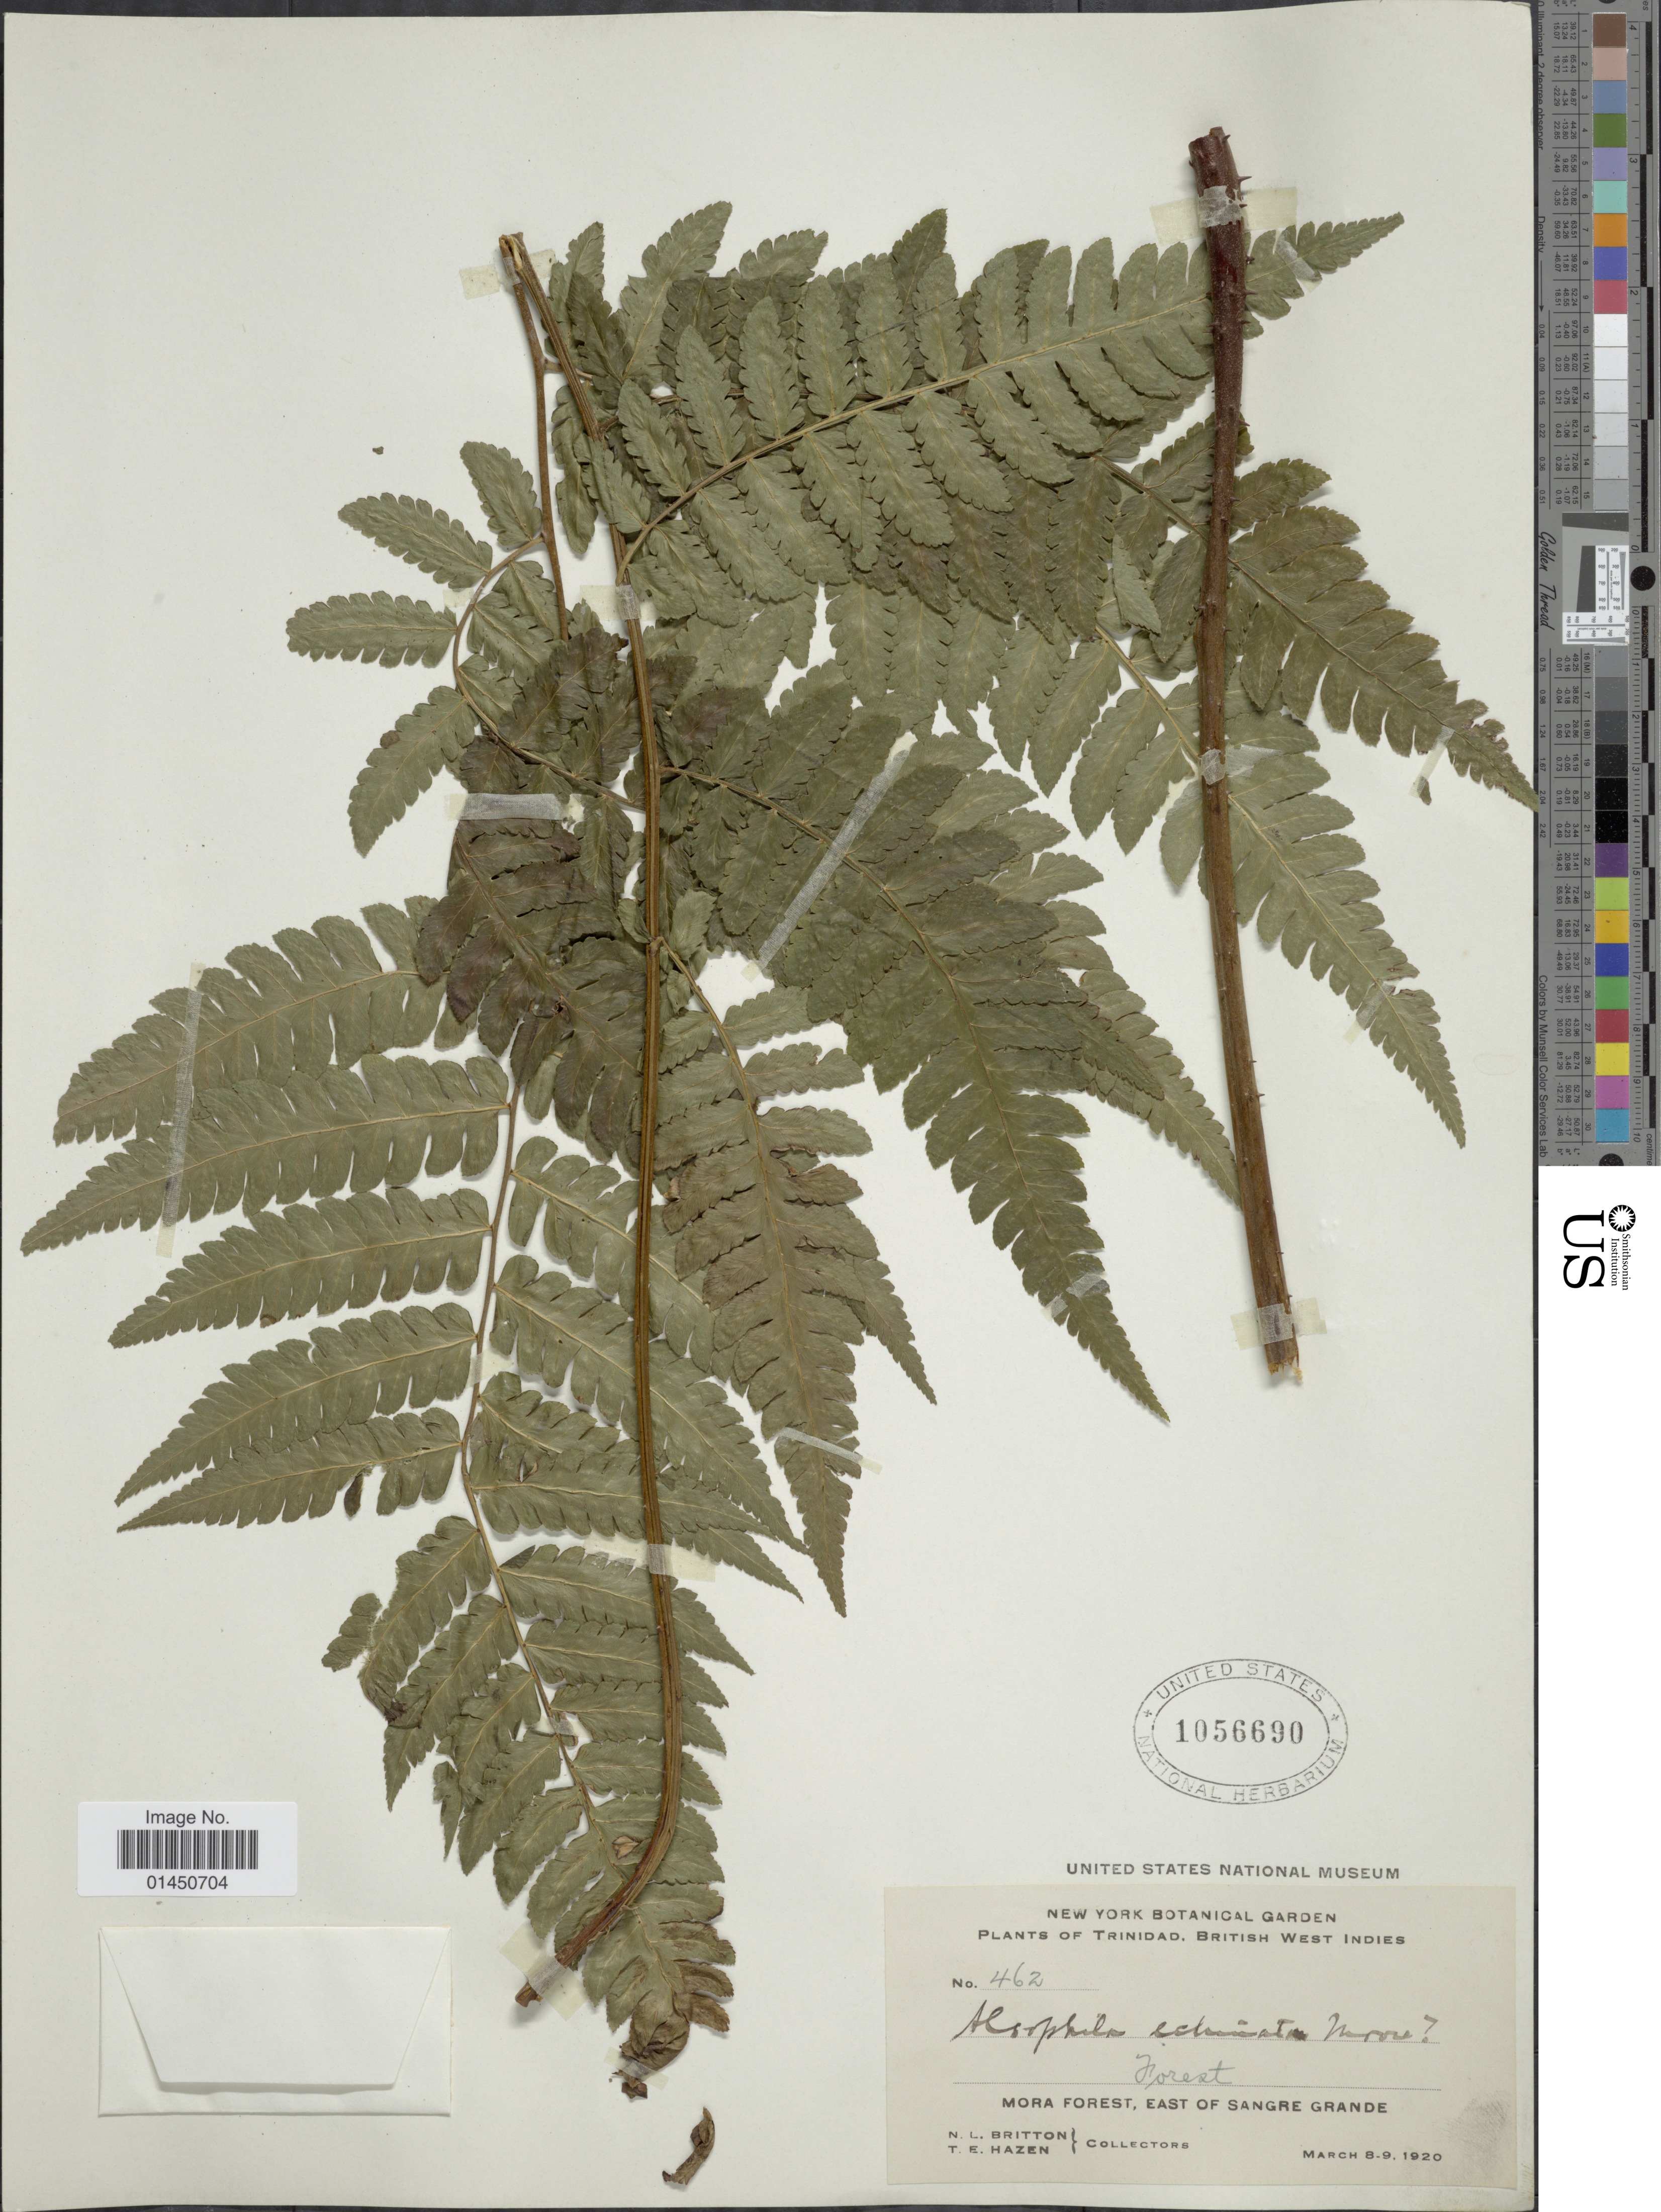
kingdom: Plantae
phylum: Tracheophyta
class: Polypodiopsida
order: Cyatheales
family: Cyatheaceae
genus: Cyathea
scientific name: Cyathea pungens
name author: (Willd.) Domin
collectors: N. Britton & T. E. Hazen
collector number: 462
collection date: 1920-03-08/1920-03-09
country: Trinidad and Tobago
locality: Trinidad, forest, Mora Forest, east of Sangre Grande.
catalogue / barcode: US 1056690